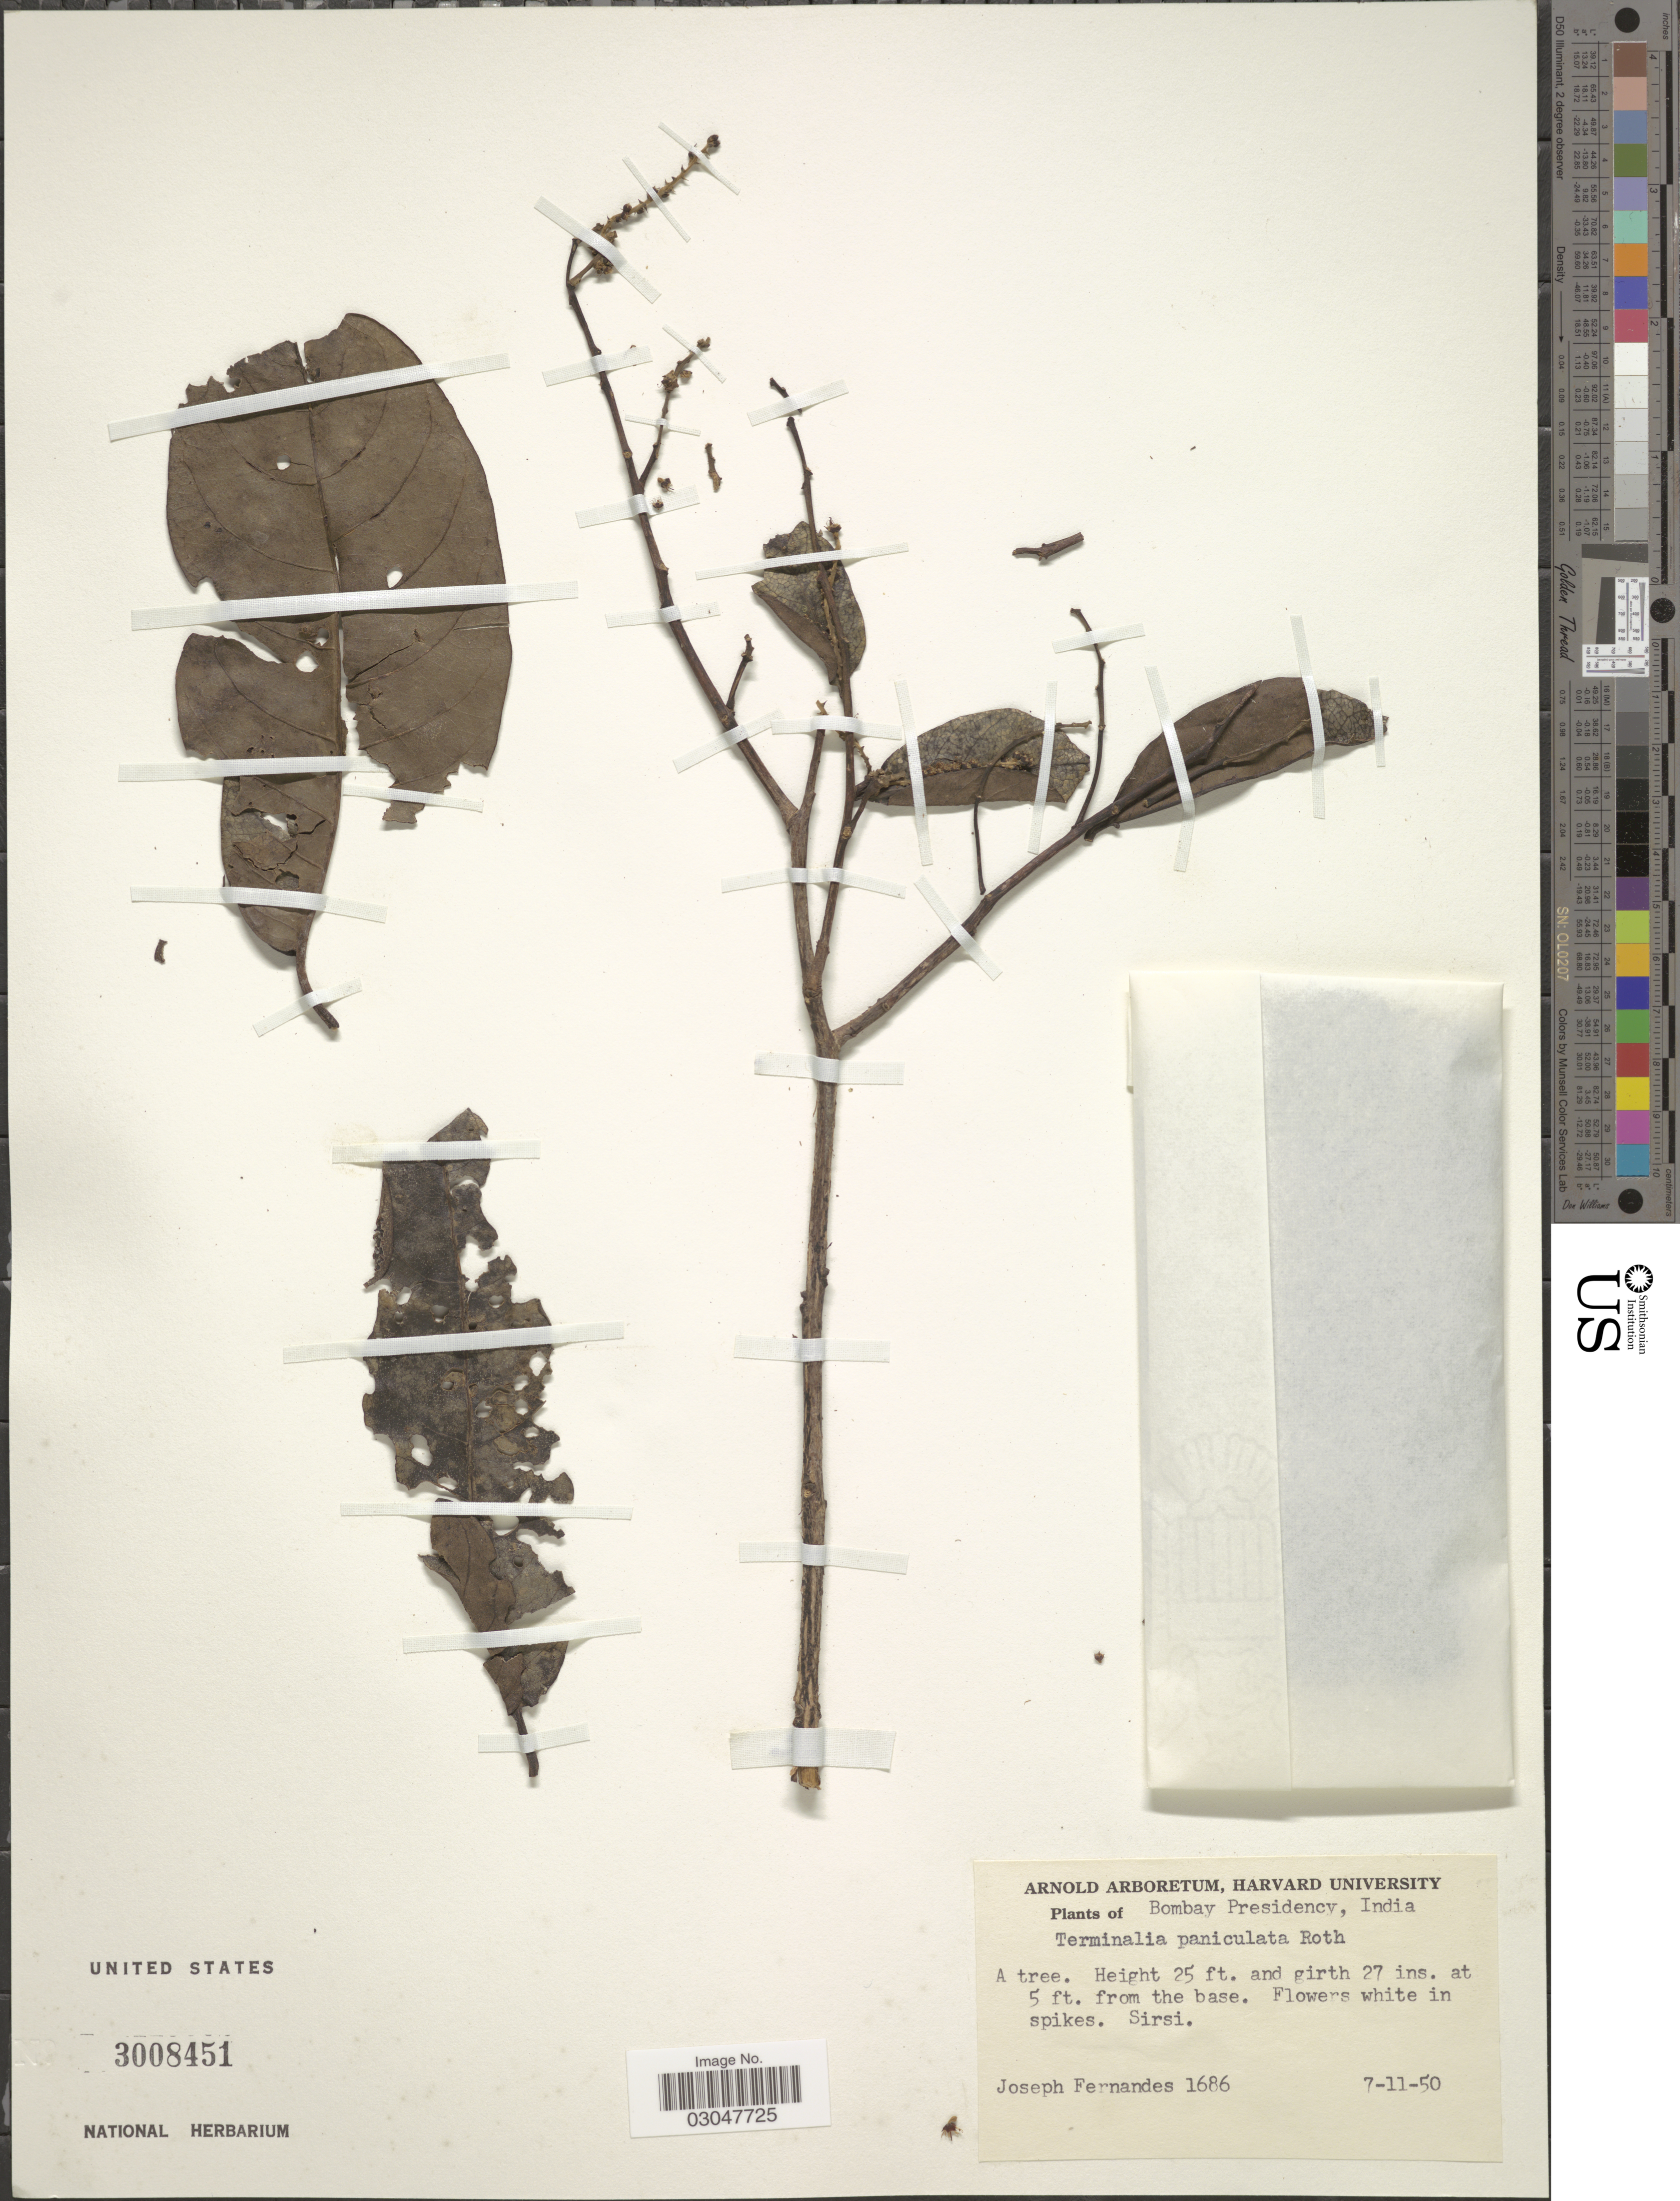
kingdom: Plantae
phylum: Tracheophyta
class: Magnoliopsida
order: Myrtales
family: Combretaceae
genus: Terminalia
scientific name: Terminalia paniculata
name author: Roth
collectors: J. Fernandes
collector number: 1686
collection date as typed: Transcribed d/m/y: 7/11/50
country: India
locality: Bombay Presidency. Sirsi.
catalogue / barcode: US 3008451